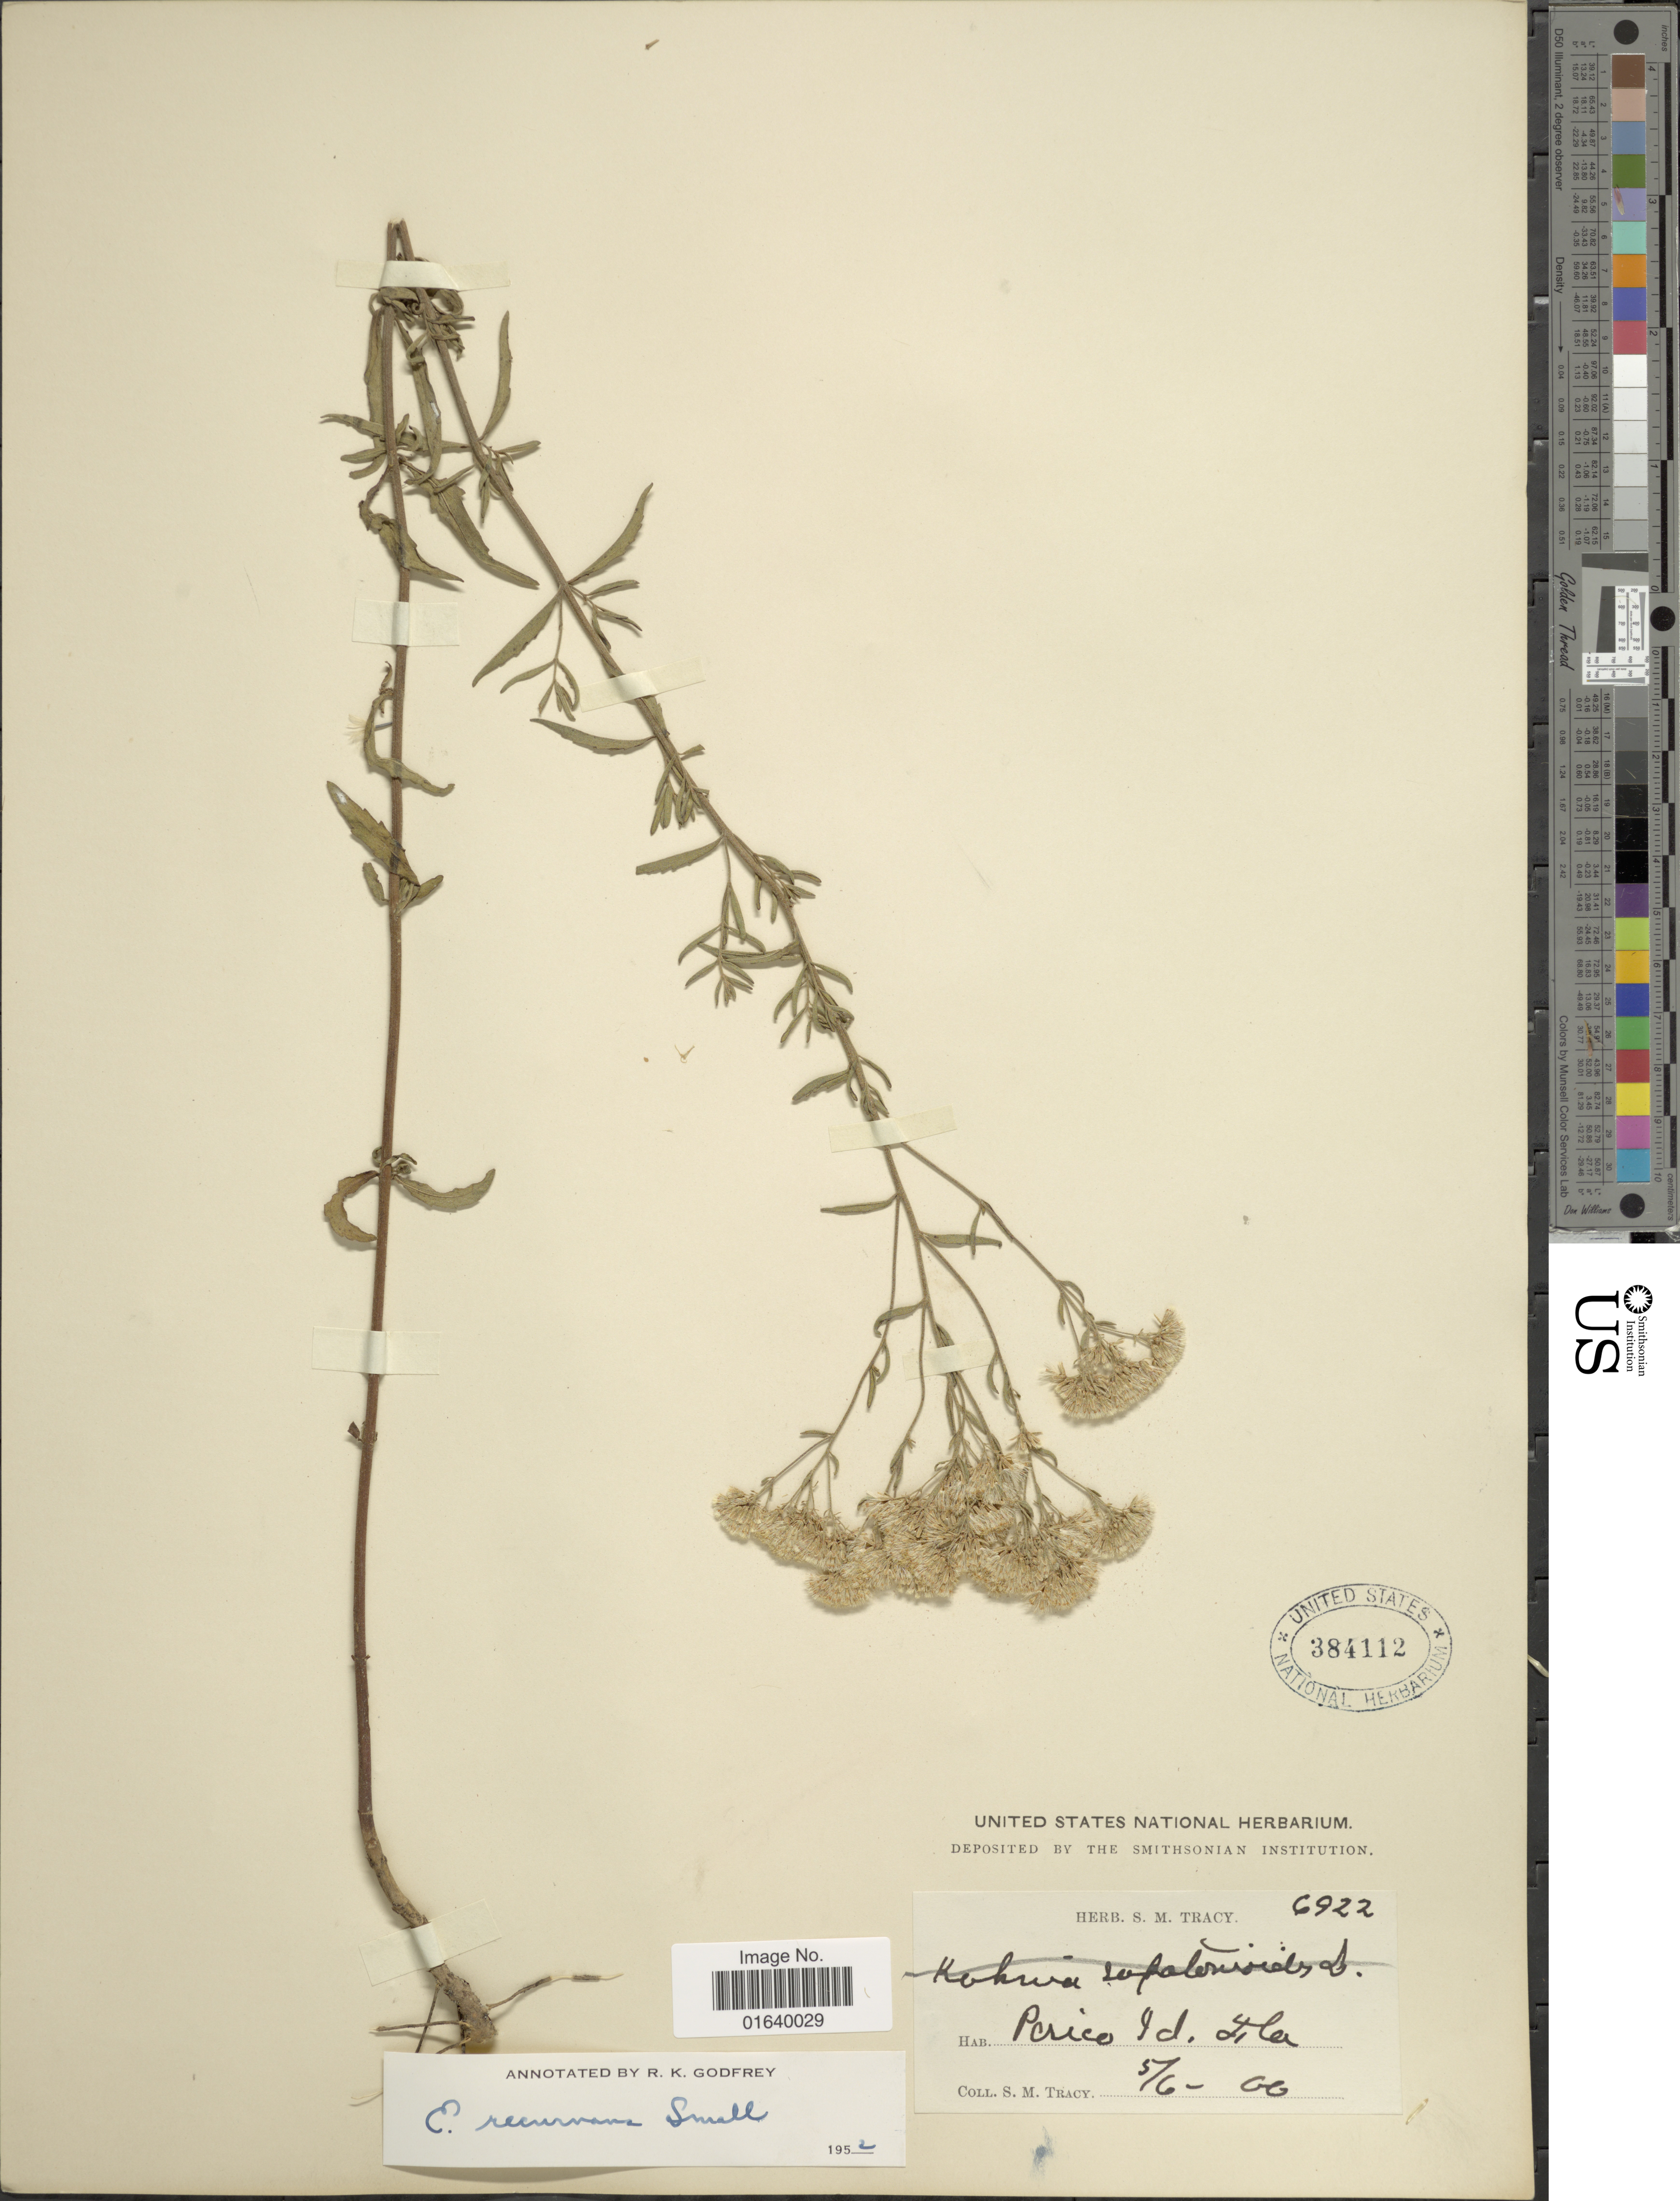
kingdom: Plantae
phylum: Tracheophyta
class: Magnoliopsida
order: Asterales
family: Asteraceae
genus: Eupatorium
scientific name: Eupatorium recurvans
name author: Small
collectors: S. Stracy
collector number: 6922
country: United States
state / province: Florida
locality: Perico Id.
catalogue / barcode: US 384112